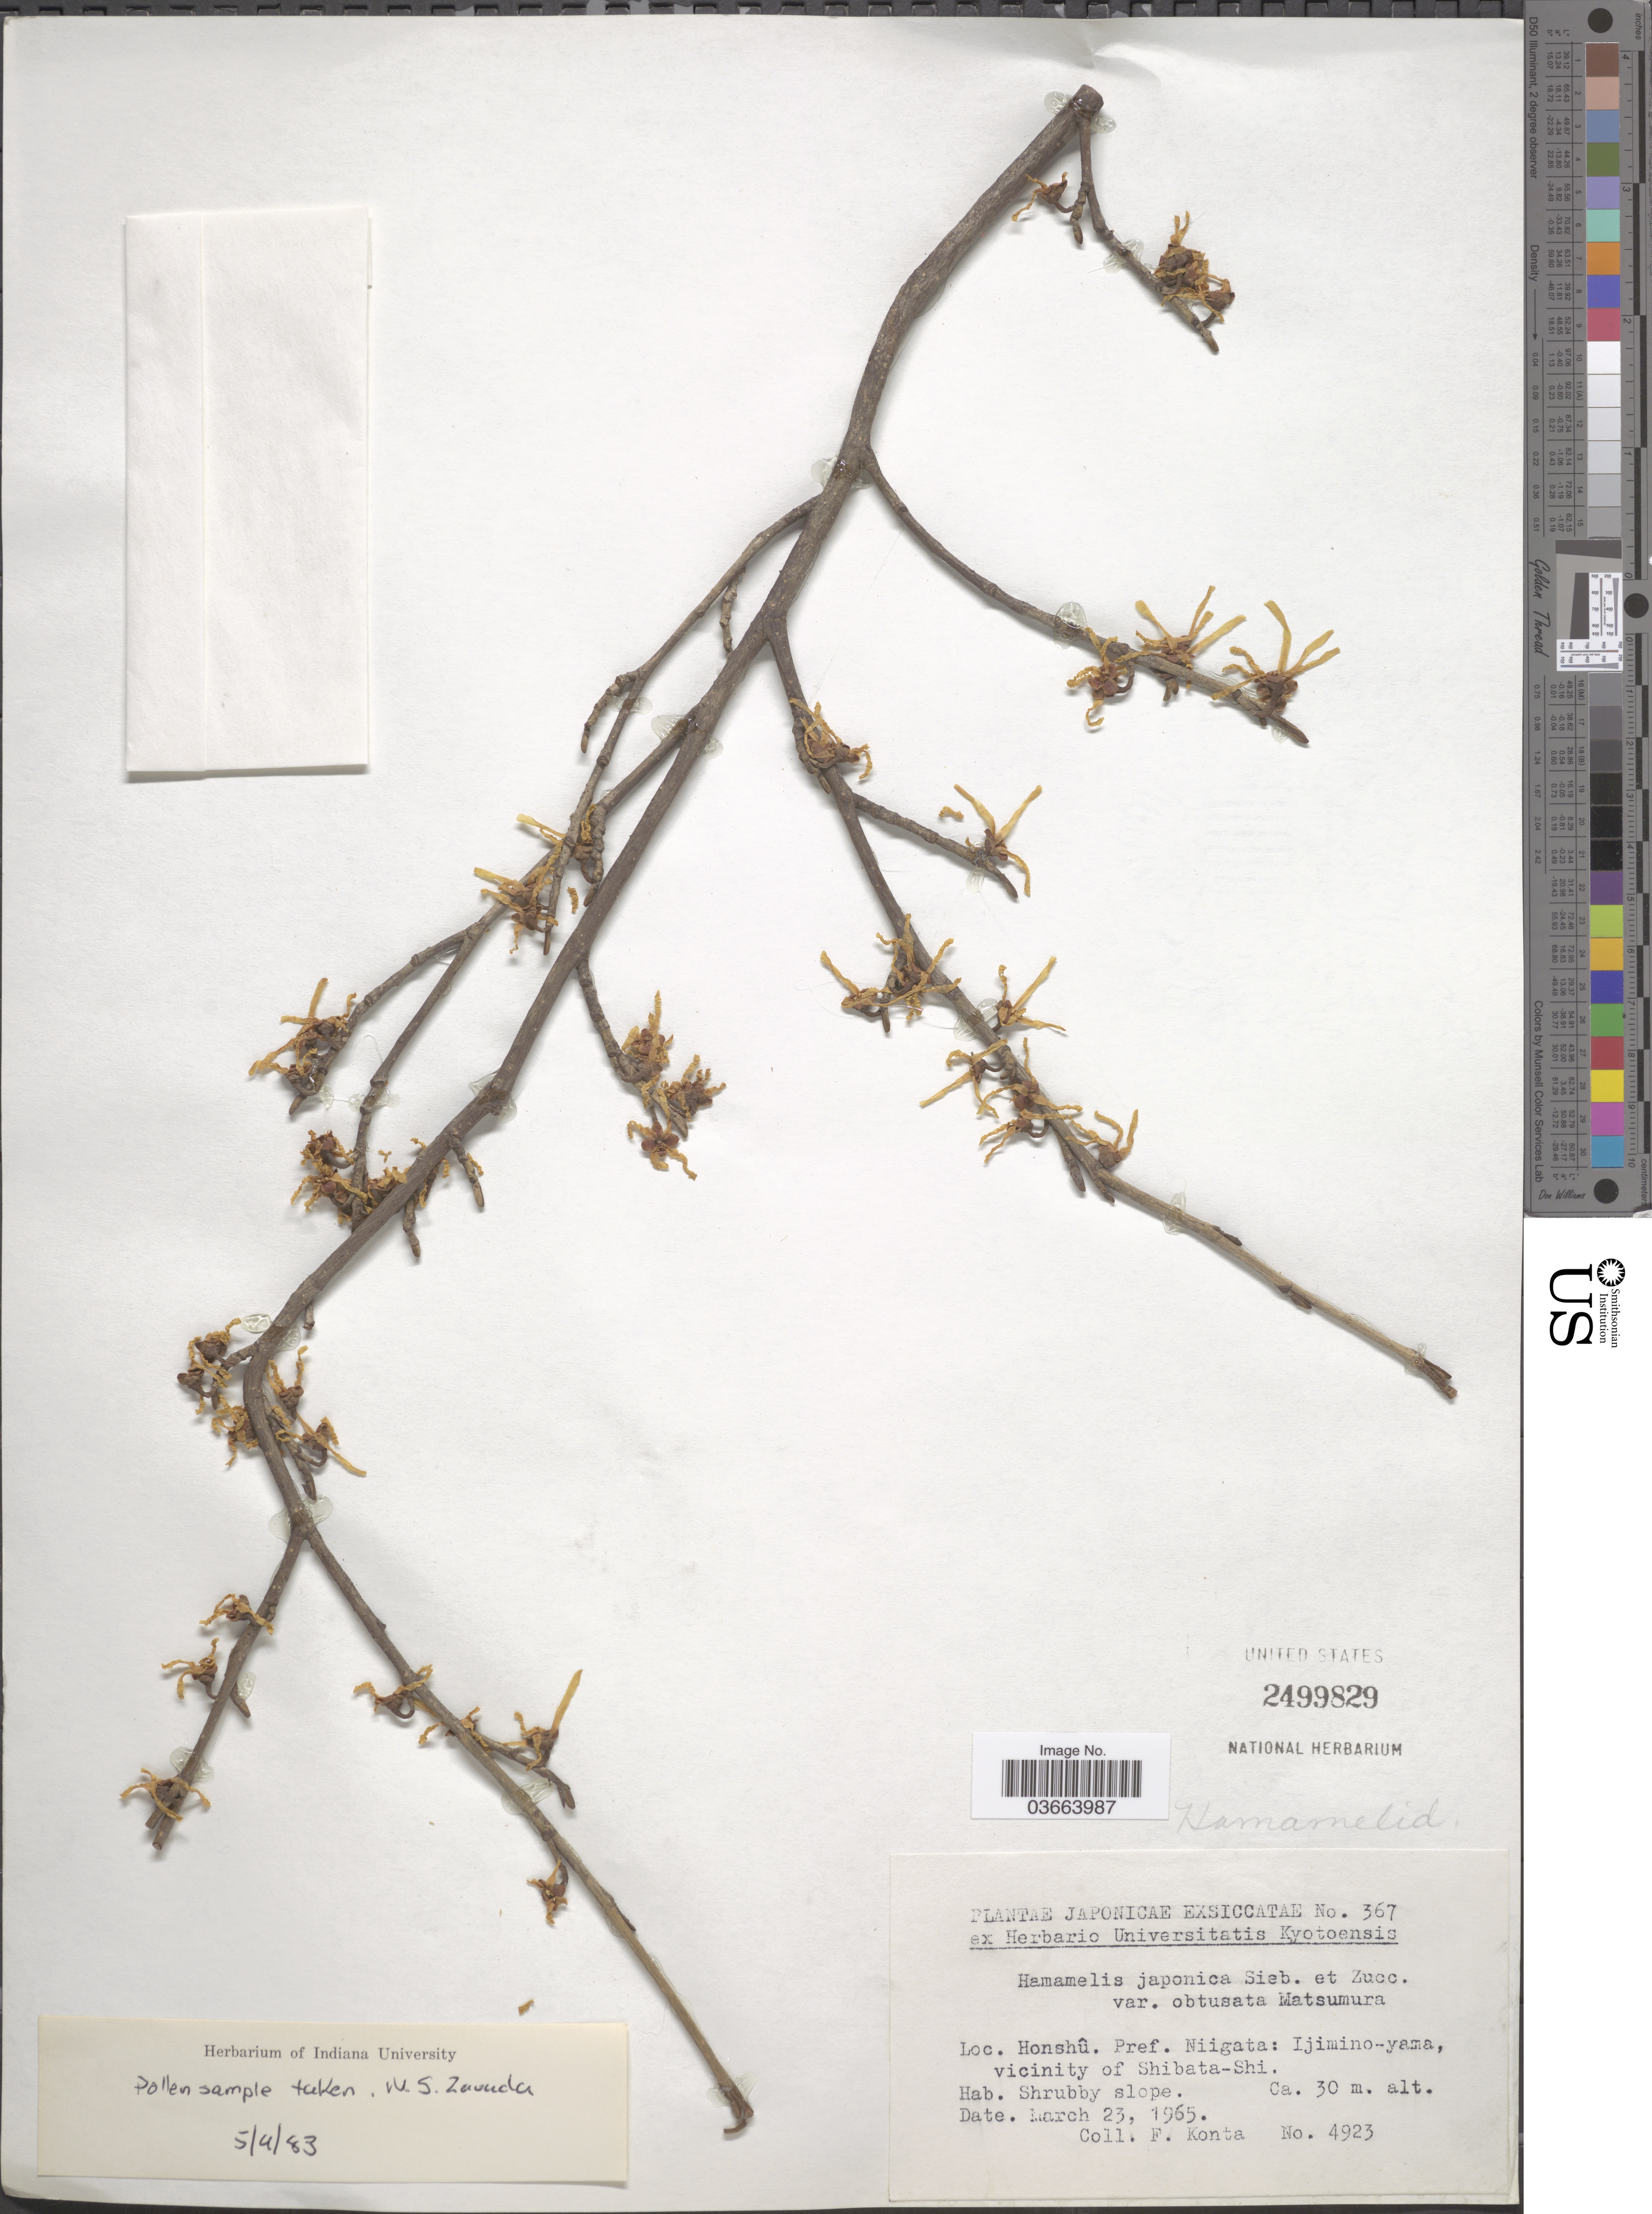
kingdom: Plantae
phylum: Tracheophyta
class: Magnoliopsida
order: Saxifragales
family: Hamamelidaceae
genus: Hamamelis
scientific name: Hamamelis japonica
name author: Siebold & Zucc.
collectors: F. Konta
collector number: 4923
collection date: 1965-03-23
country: Japan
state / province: Niigata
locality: Honshû. Pref. Niigata: Ijimino-yama, vicinity of Shibata-Shi.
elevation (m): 30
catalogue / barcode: US 2499829